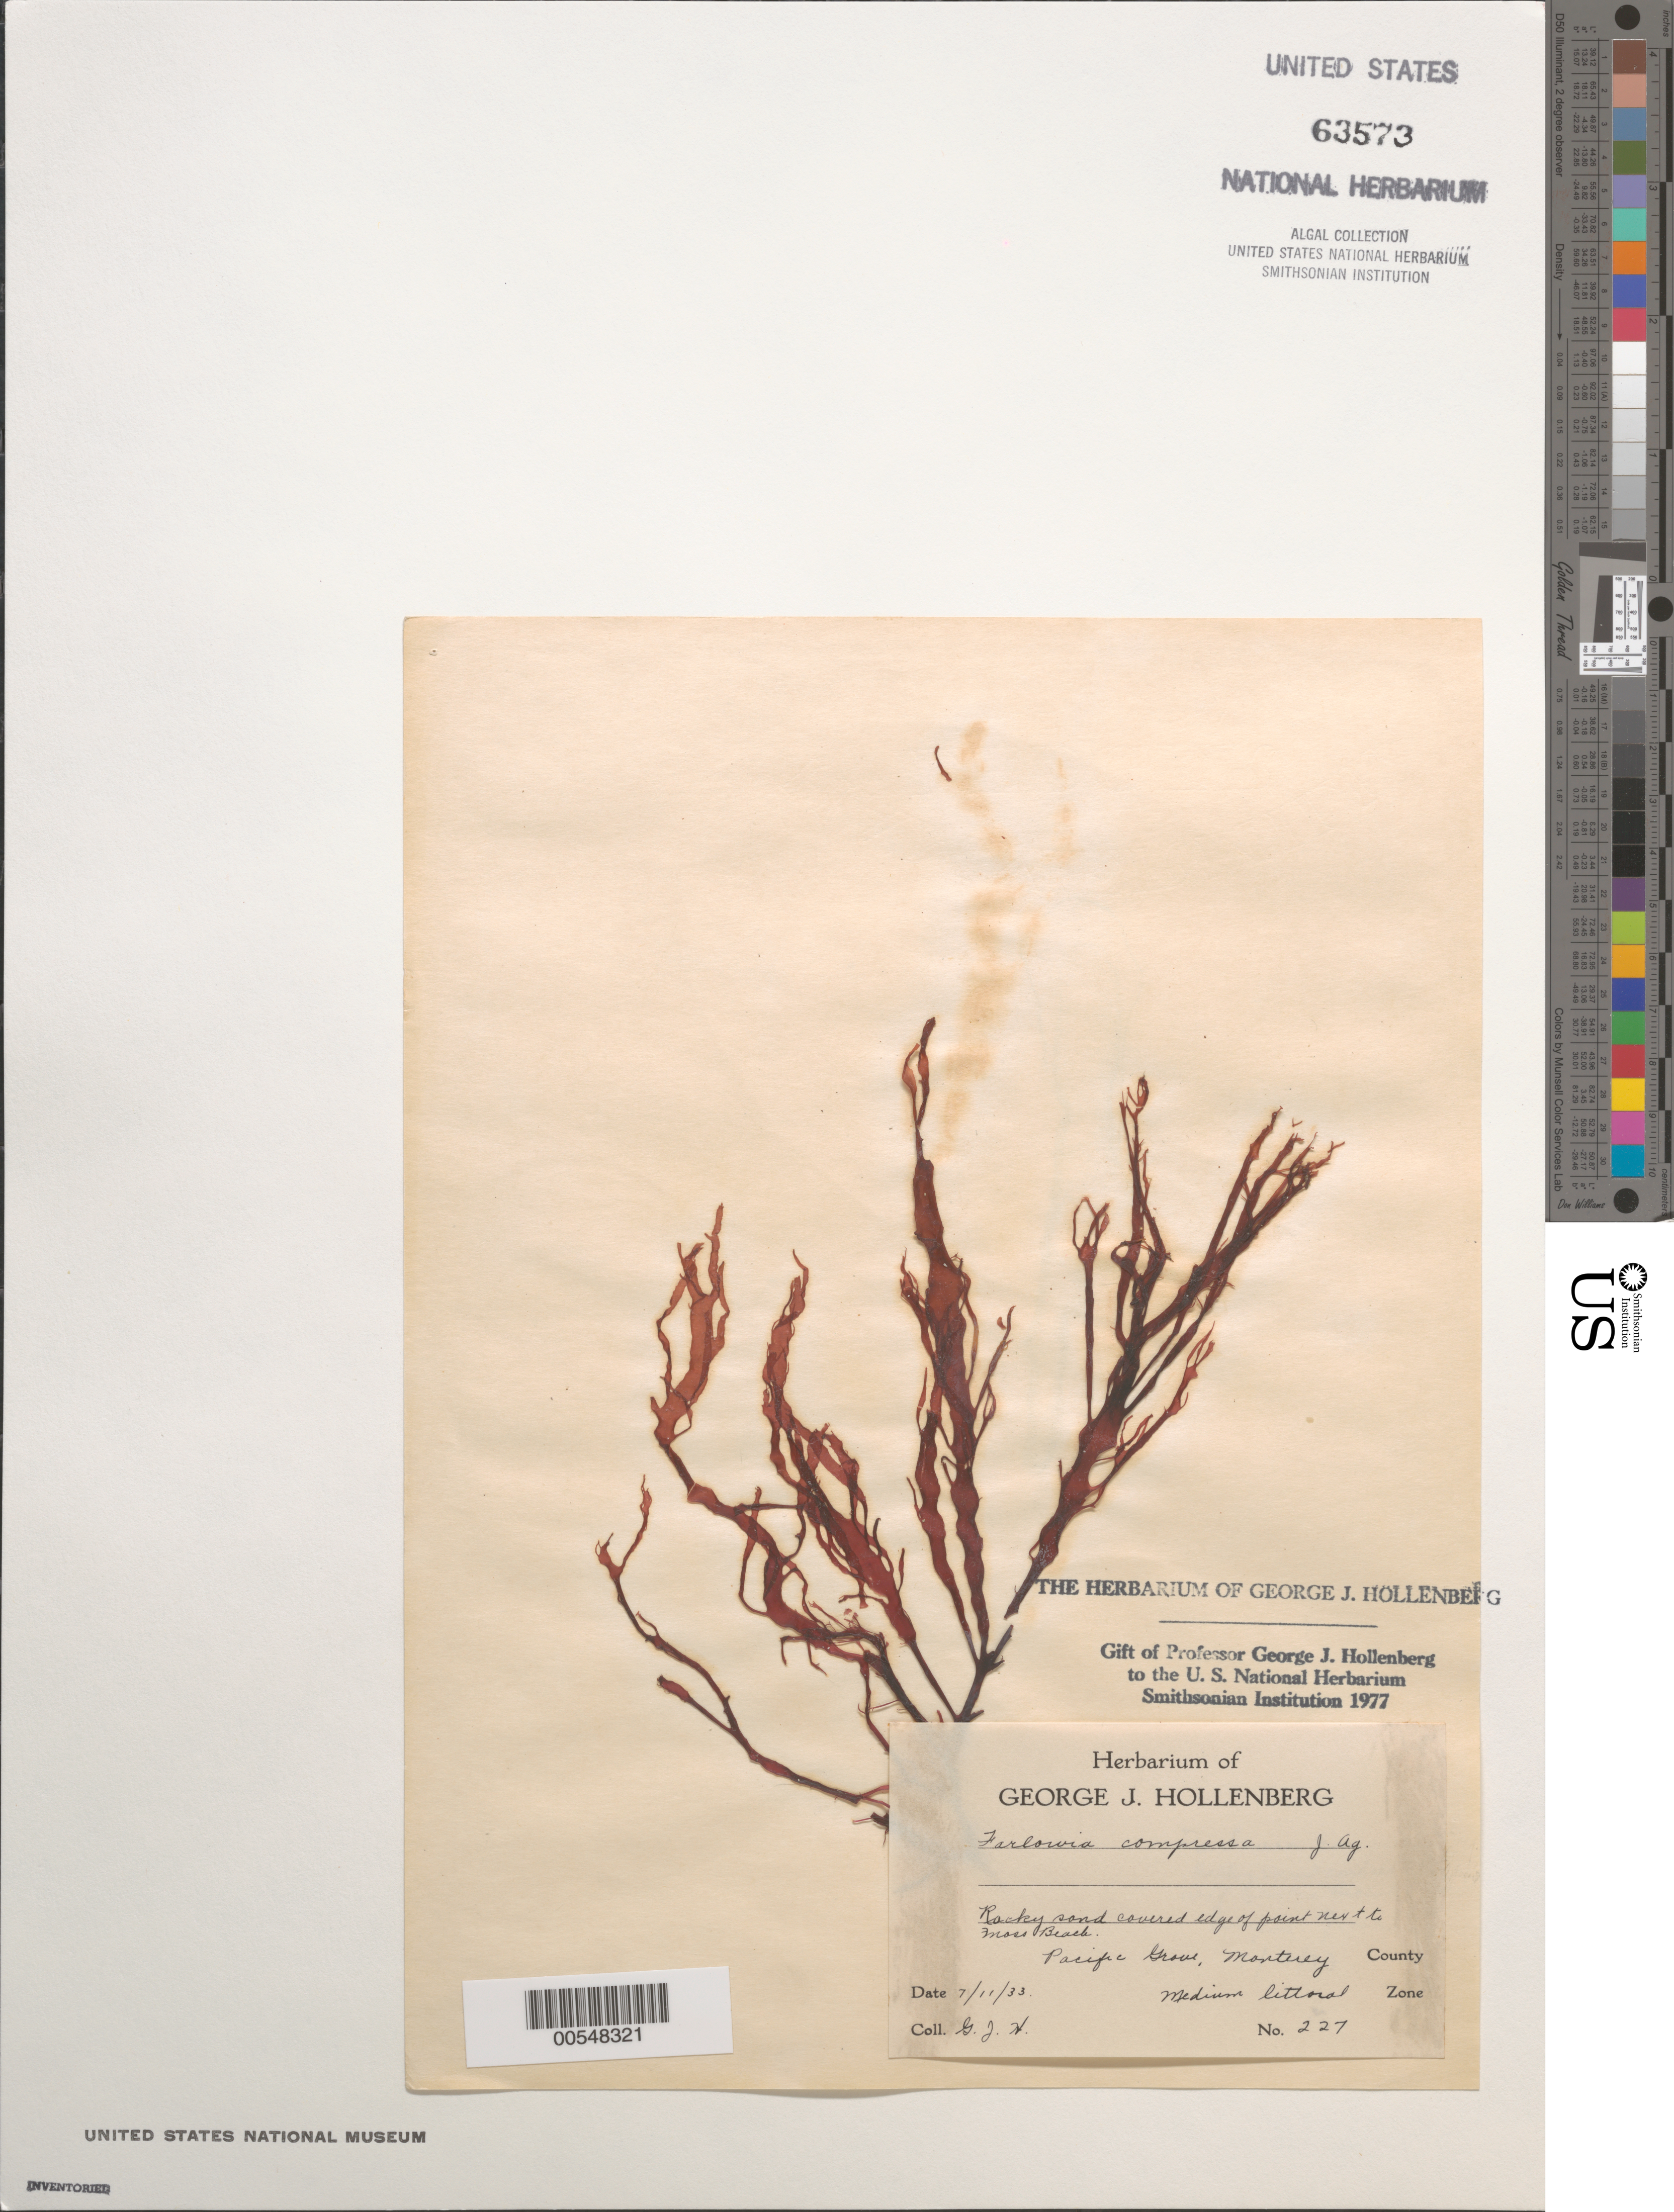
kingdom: Plantae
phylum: Rhodophyta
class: Florideophyceae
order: Gigartinales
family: Dumontiaceae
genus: Farlowia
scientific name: Farlowia compressa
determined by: Hollenberg, George J.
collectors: G. Hollenberg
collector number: GJH 227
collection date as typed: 11 Jul 1933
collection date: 1933-07-11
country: United States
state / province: California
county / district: Monterey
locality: Pacific Grove, point next to Moss Beach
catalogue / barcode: US 63573